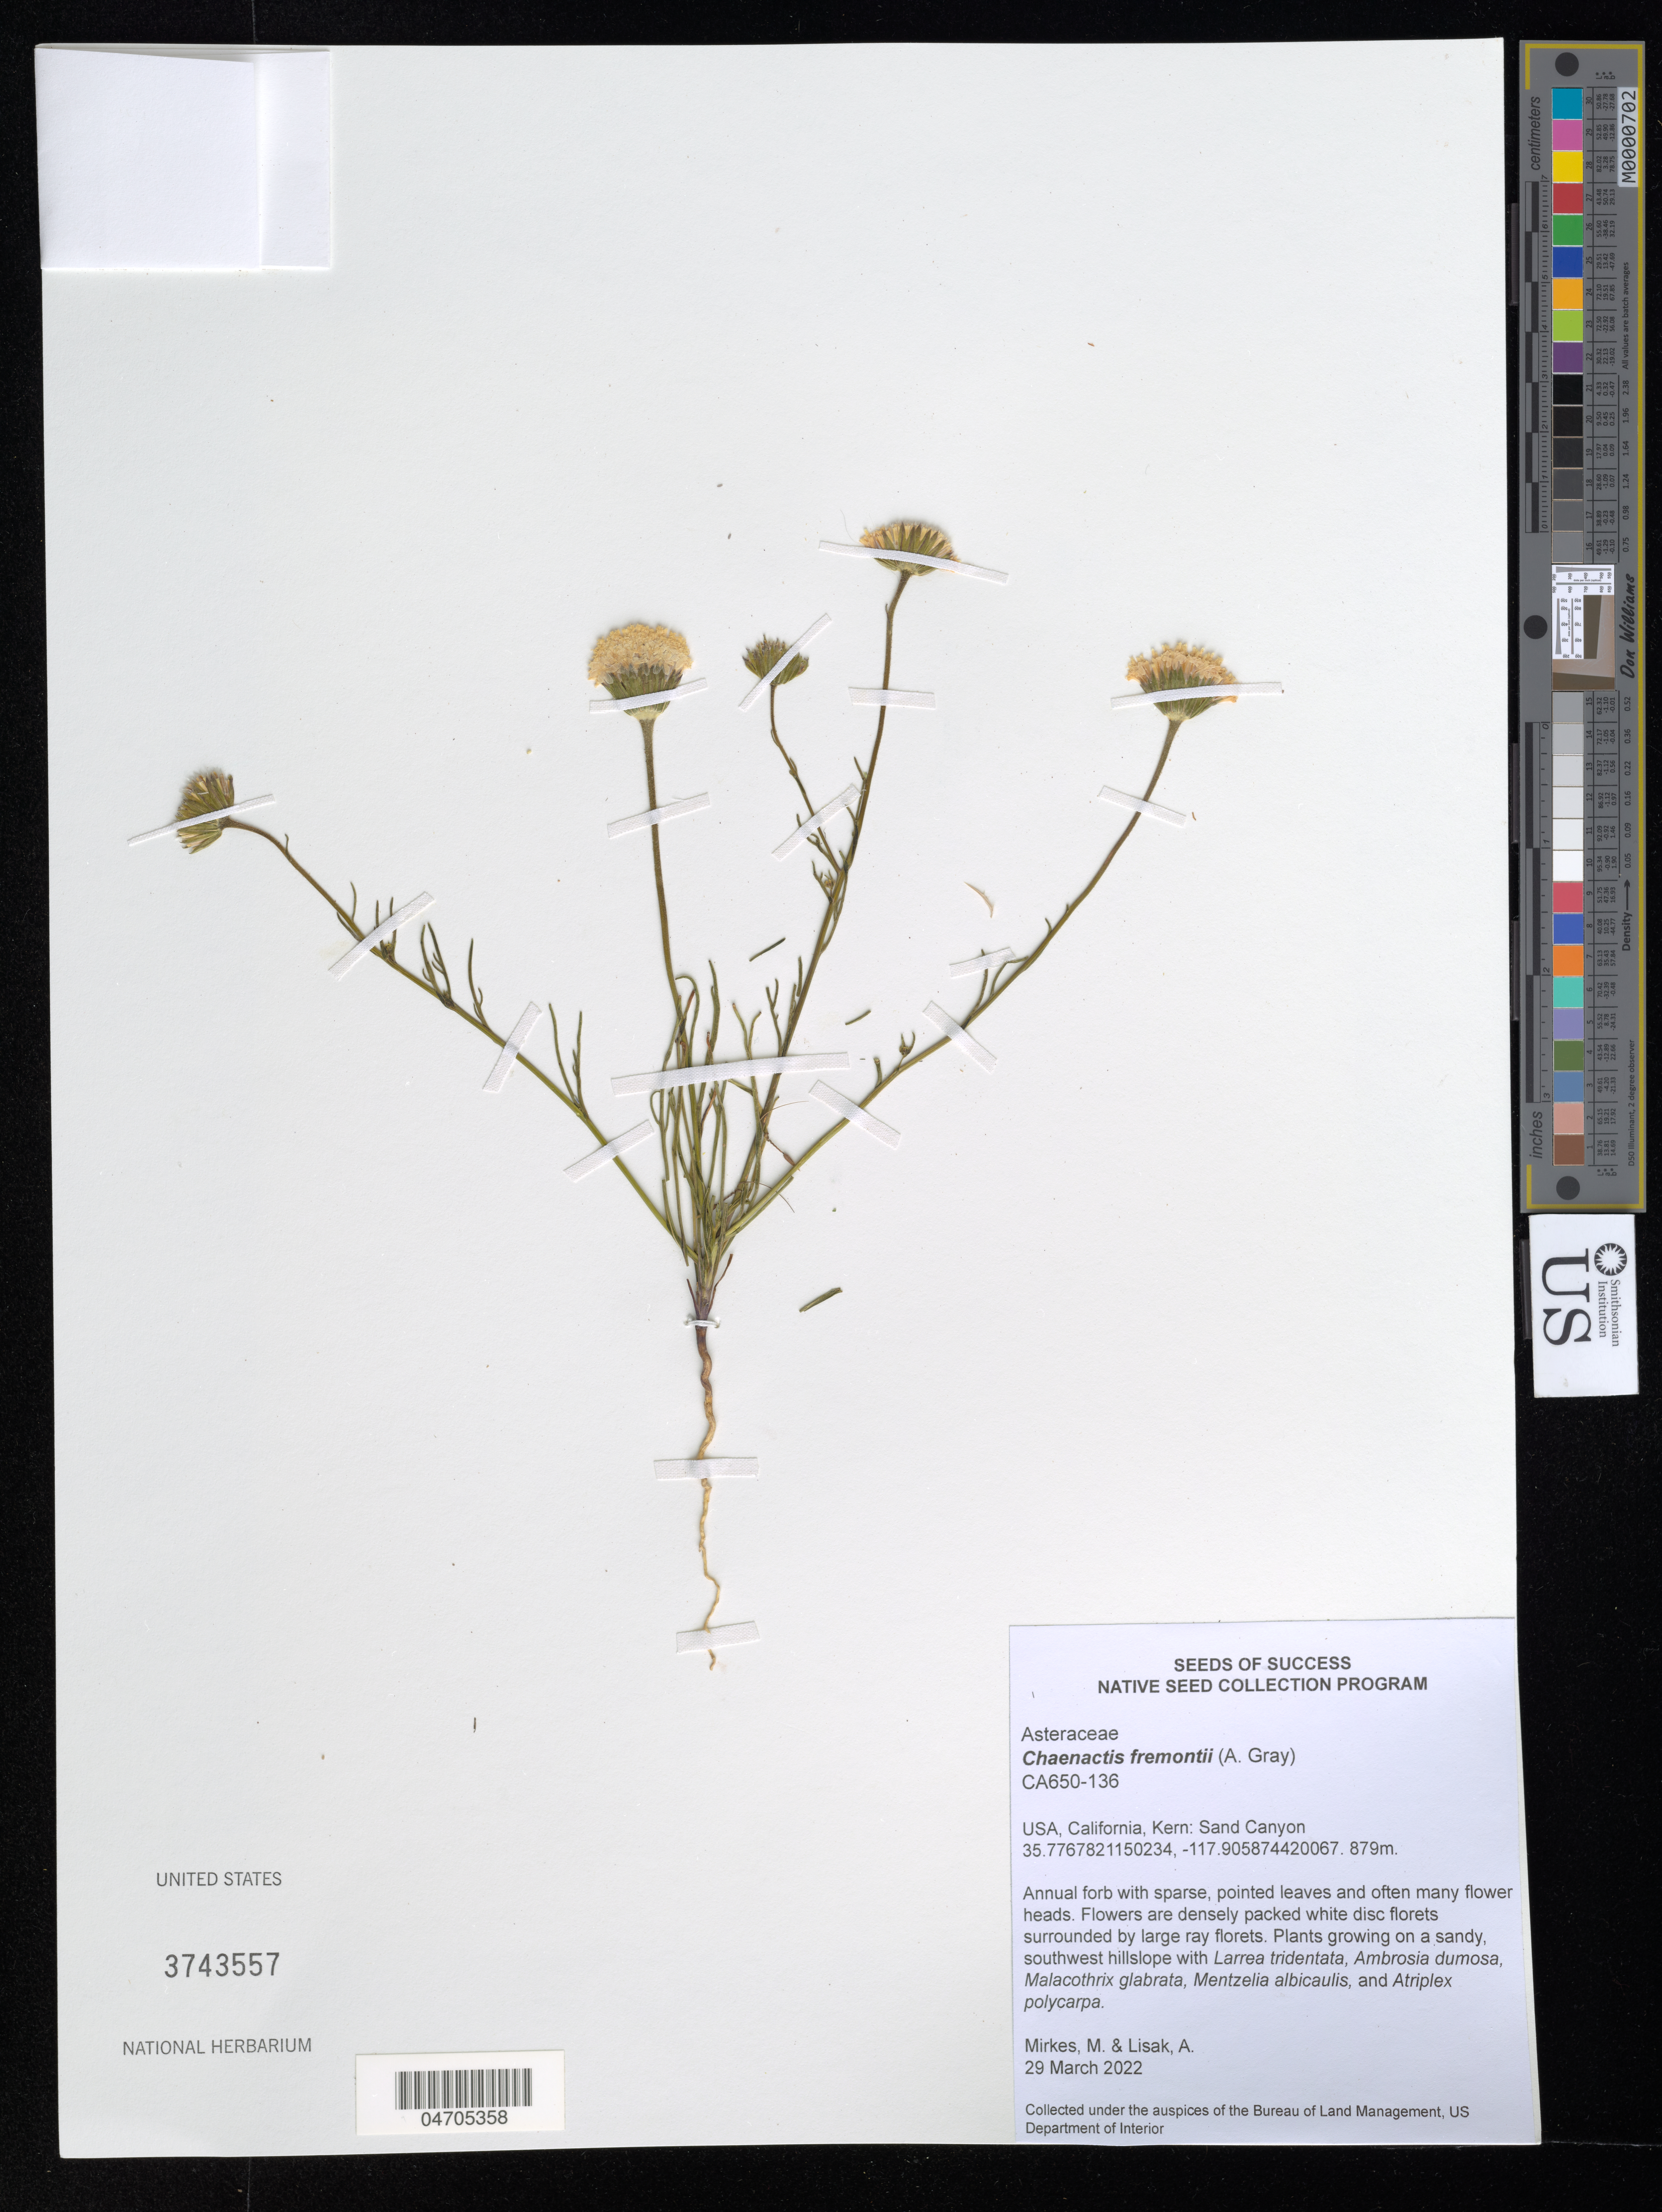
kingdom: Plantae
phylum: Tracheophyta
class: Magnoliopsida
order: Asterales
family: Asteraceae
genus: Chaenactis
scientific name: Chaenactis fremontii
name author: A. Gray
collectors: M. Mirkes & A. Lisak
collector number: CA650-136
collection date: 2022-03-29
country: United States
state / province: California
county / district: Kern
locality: Kern: Sand Canyon.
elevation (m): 879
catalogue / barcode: US 3743557